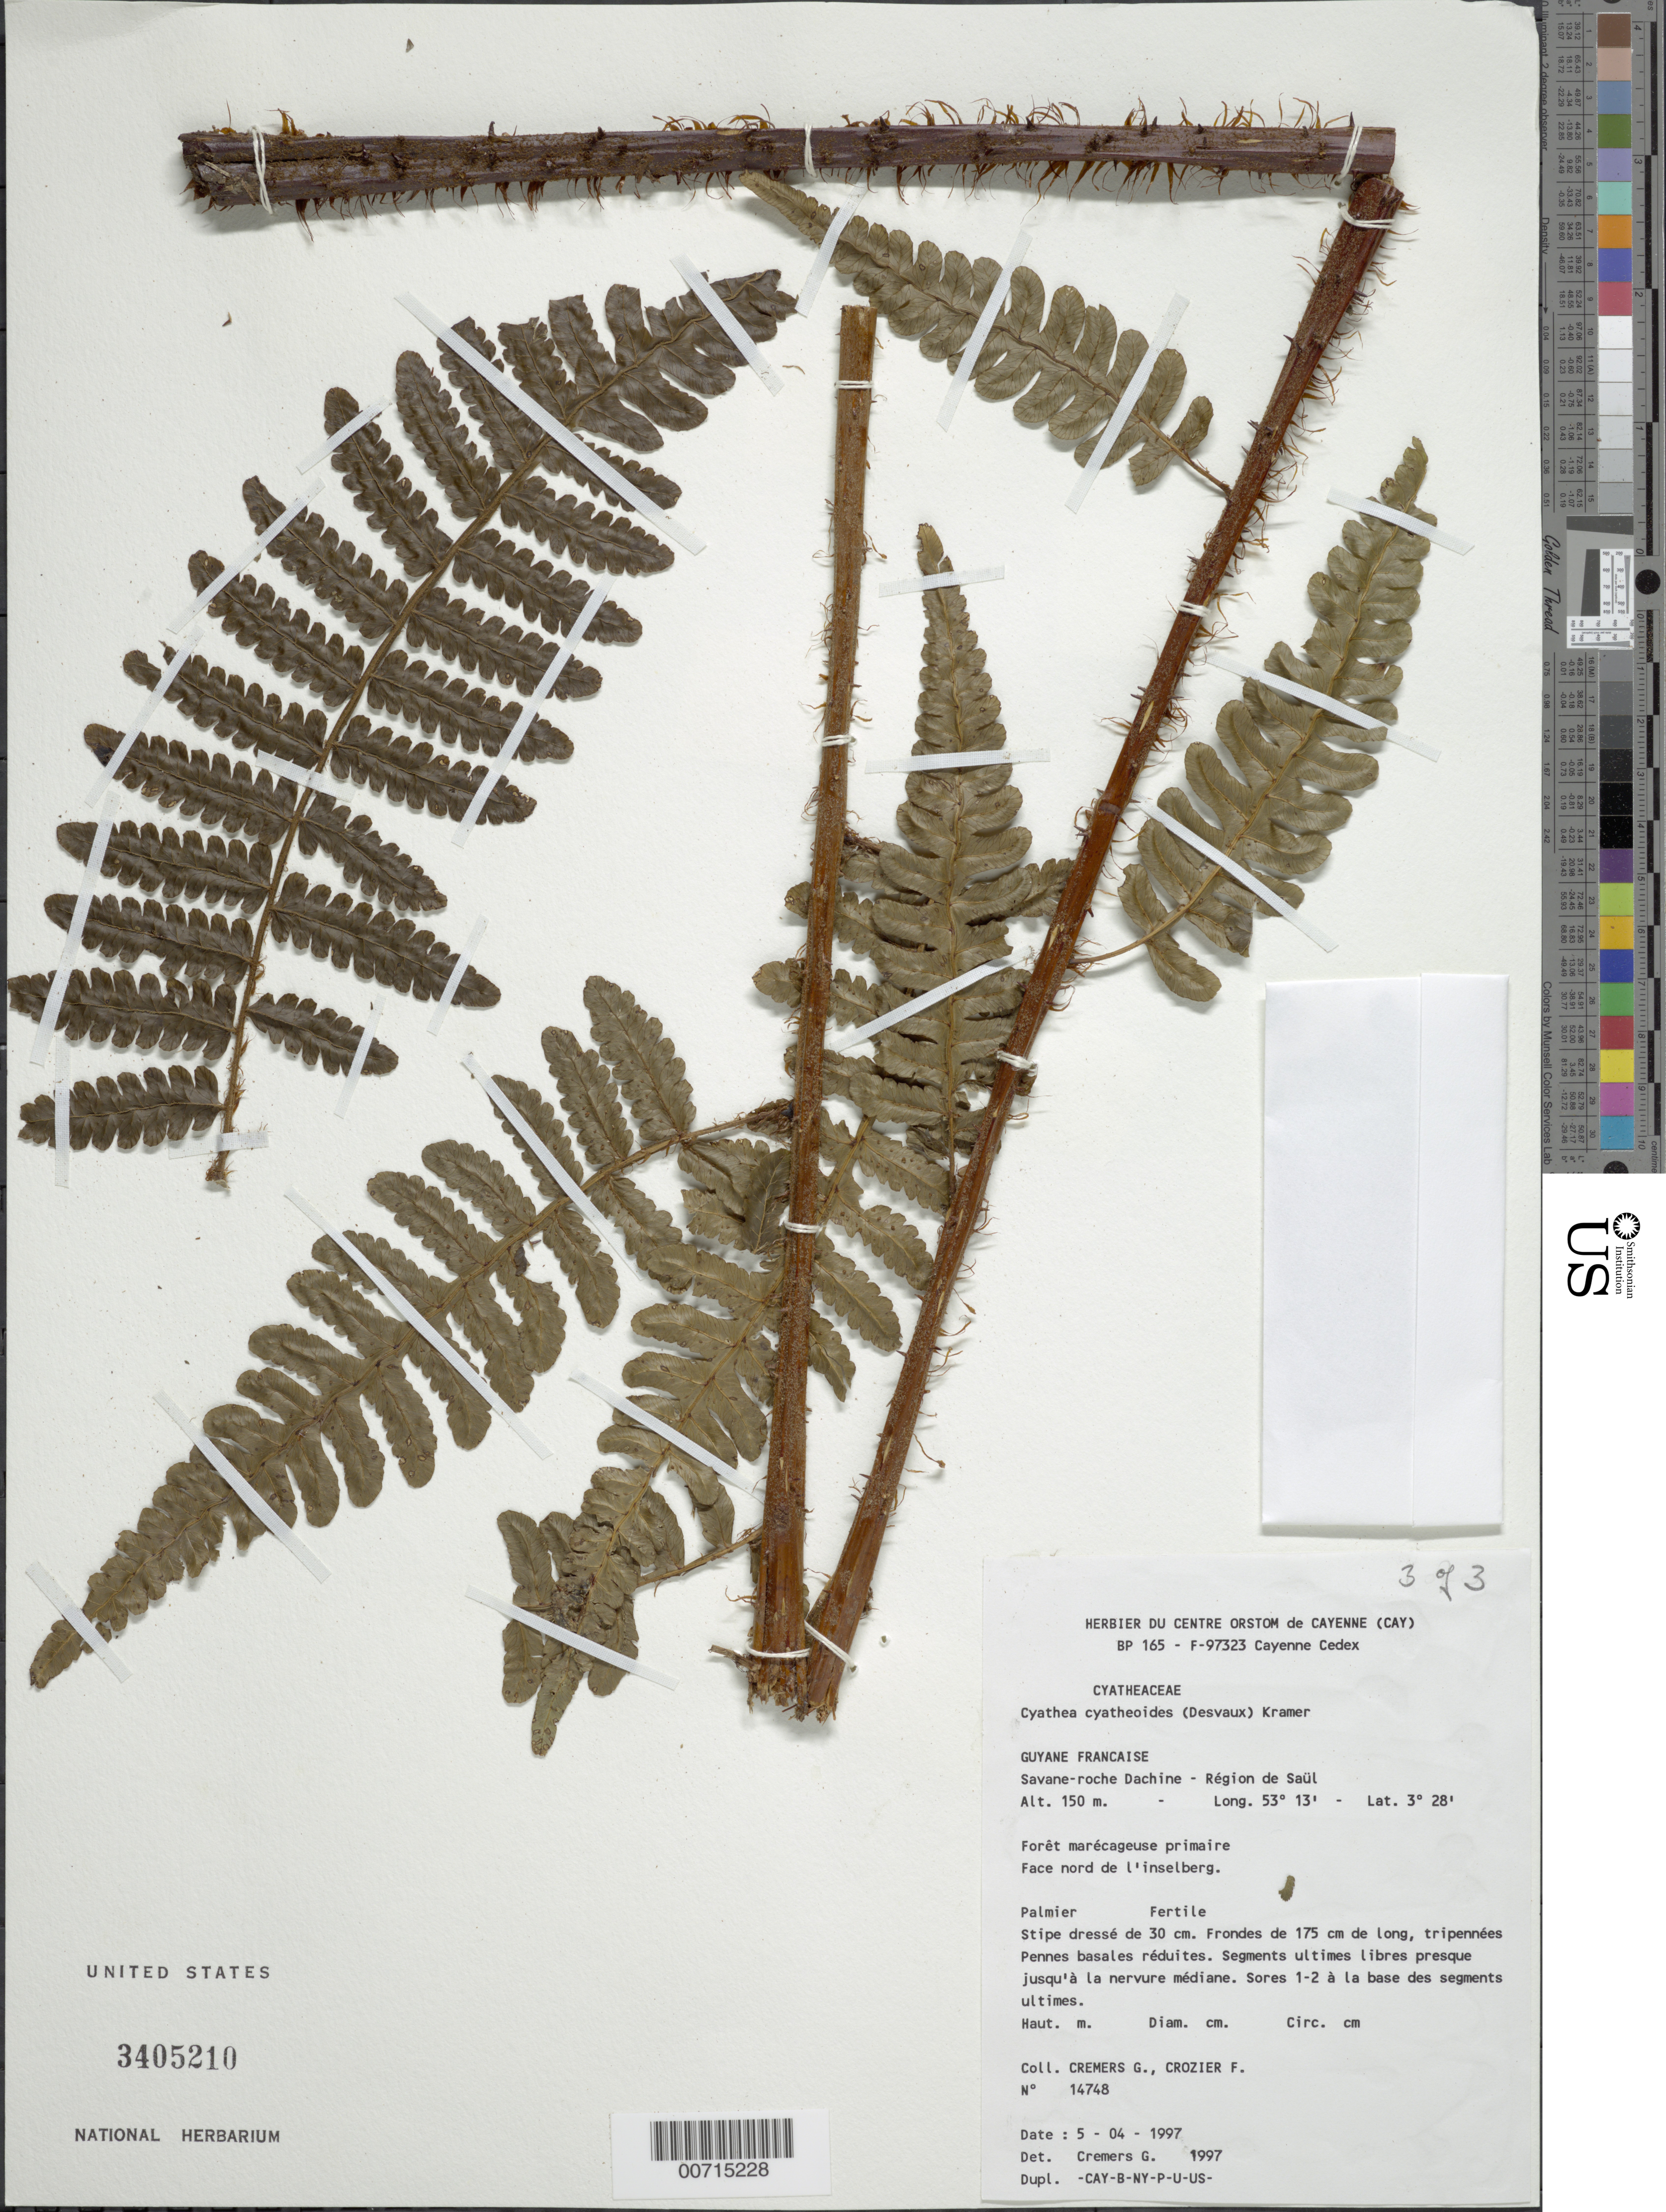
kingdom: Plantae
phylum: Tracheophyta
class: Polypodiopsida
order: Cyatheales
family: Cyatheaceae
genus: Cyathea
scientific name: Cyathea cyatheoides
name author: (Desv.) K.U. Kramer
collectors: G. Cremers & F. Crozier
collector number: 14748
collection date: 1997-04-05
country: French Guiana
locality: Guyane Francaise. Savane-roche Dachine - Región de Saül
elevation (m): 150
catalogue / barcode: US 3405210